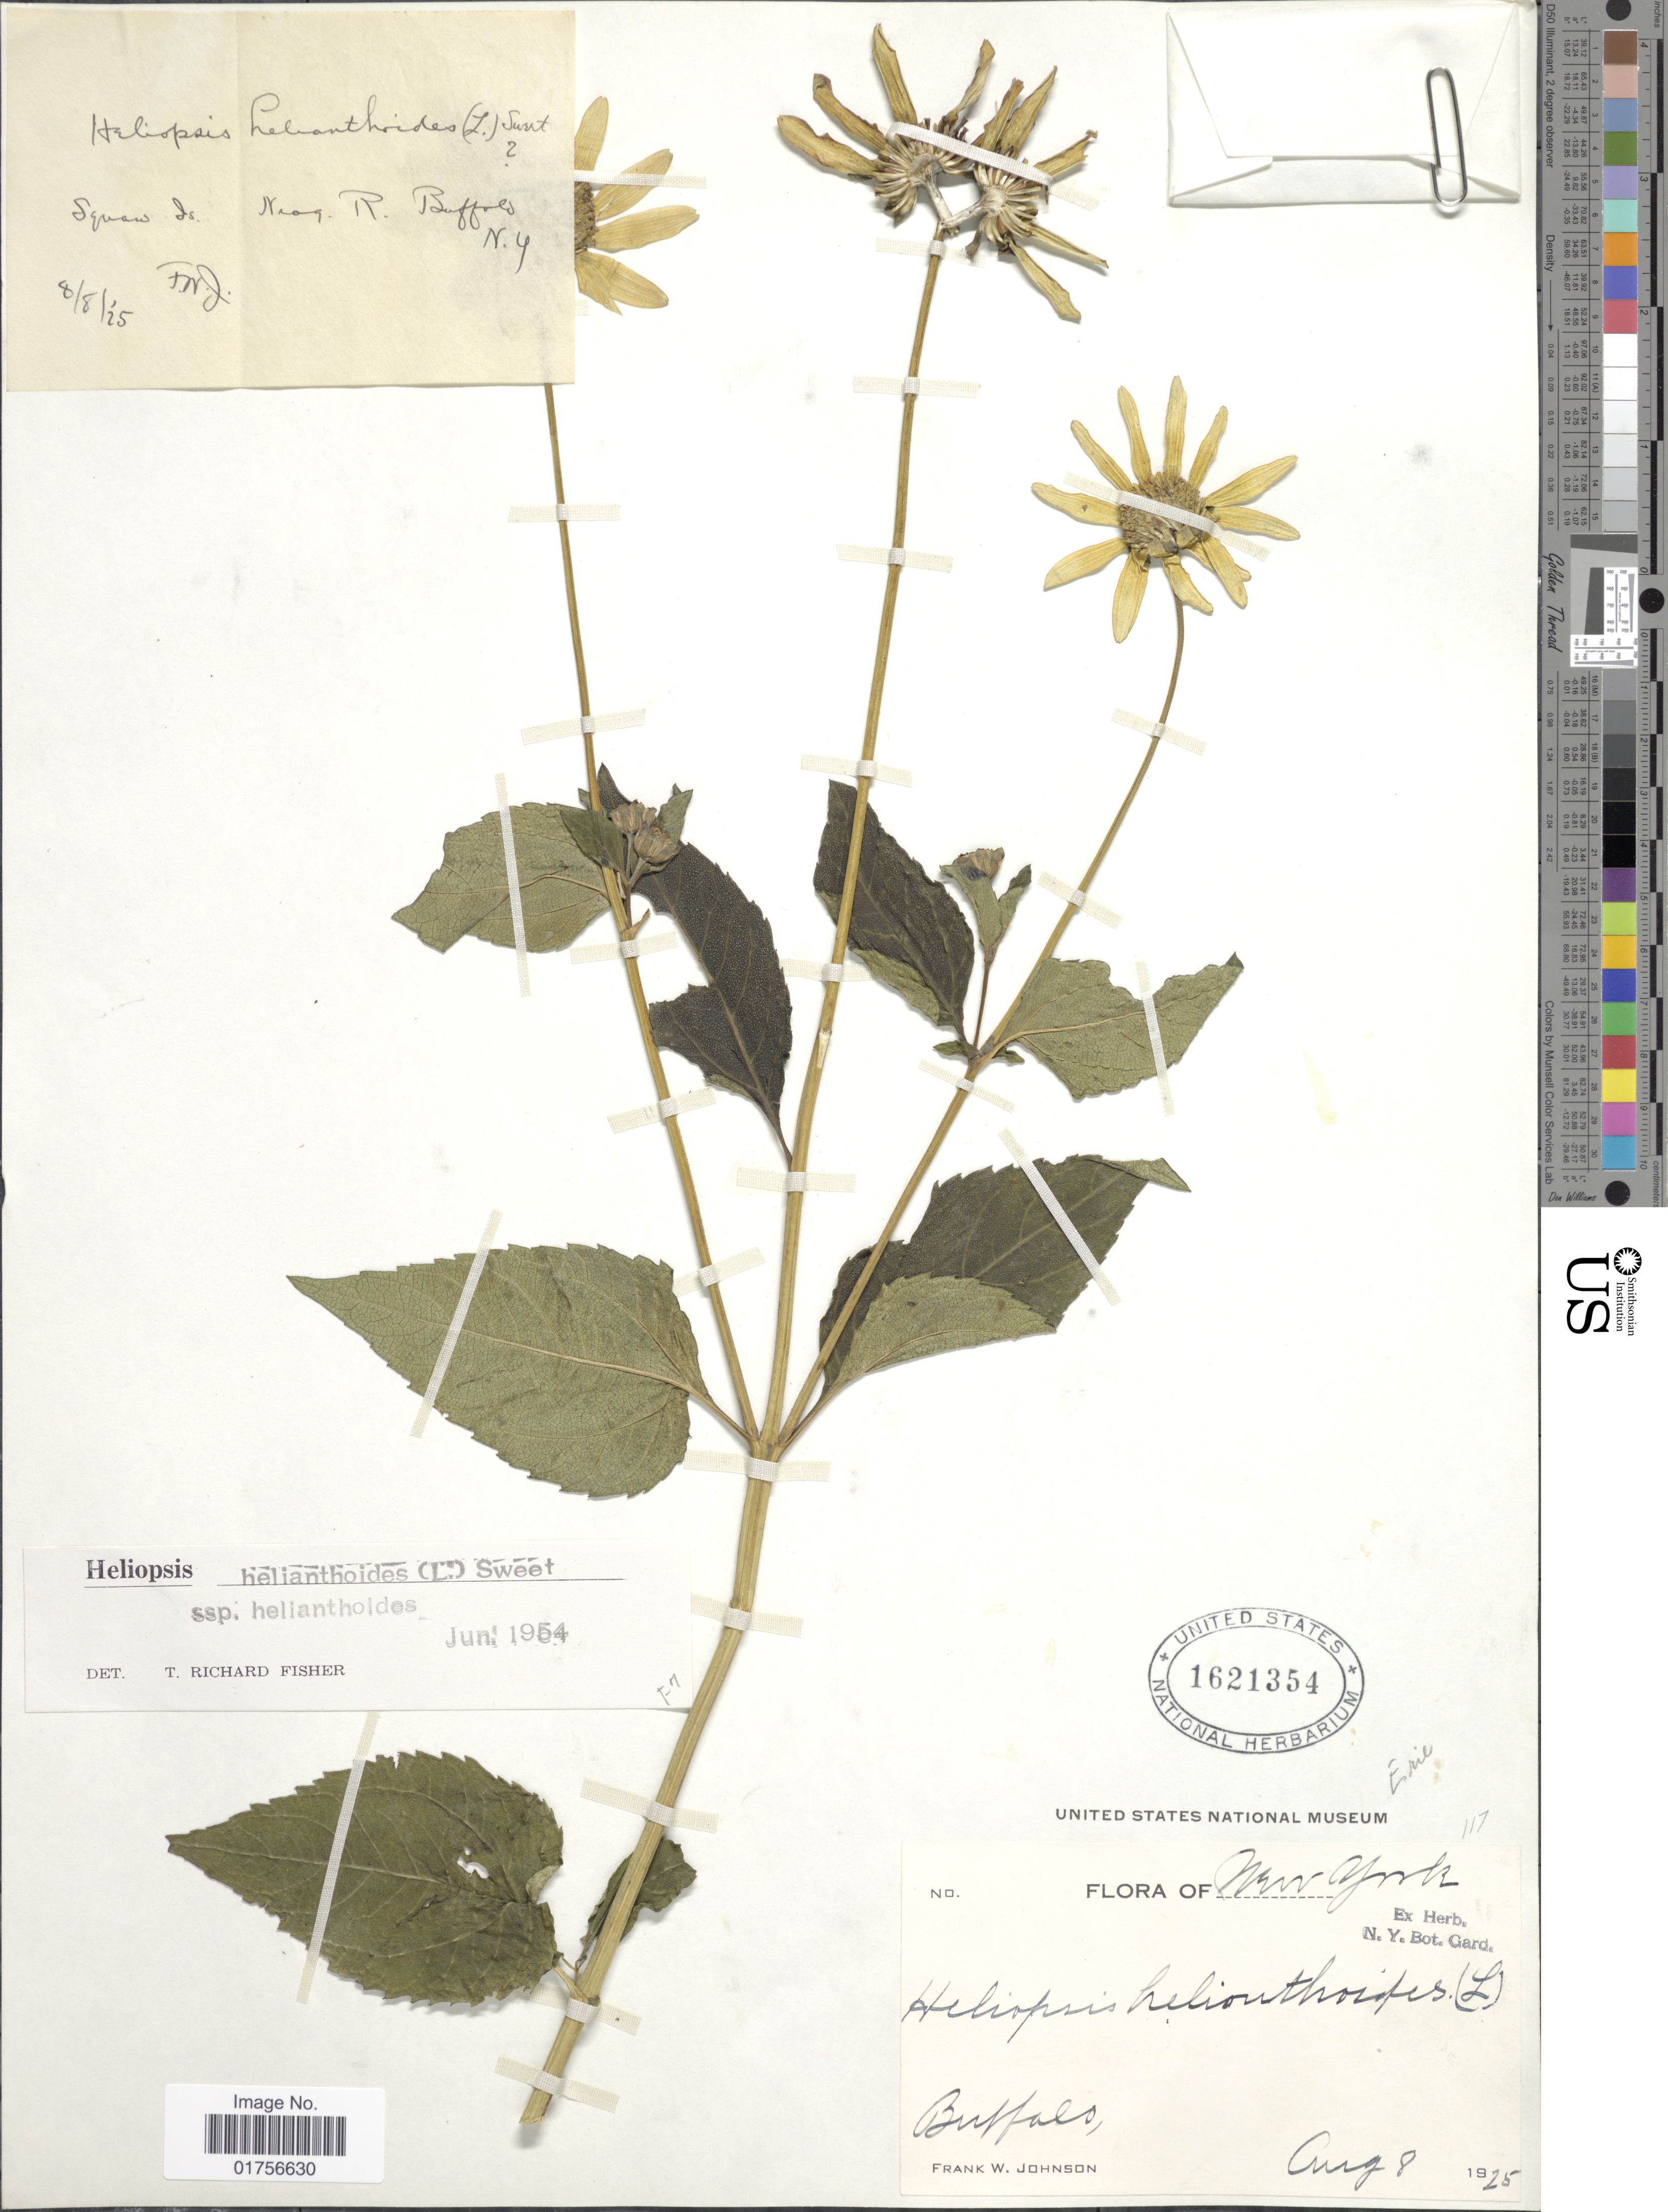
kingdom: Plantae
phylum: Tracheophyta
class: Magnoliopsida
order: Asterales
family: Asteraceae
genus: Heliopsis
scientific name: Heliopsis helianthoides subsp. helianthoides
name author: (L.) Sweet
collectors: F. W. Johnson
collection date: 1925-08-08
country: United States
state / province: New York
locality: Buffalo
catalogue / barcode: US 1621354